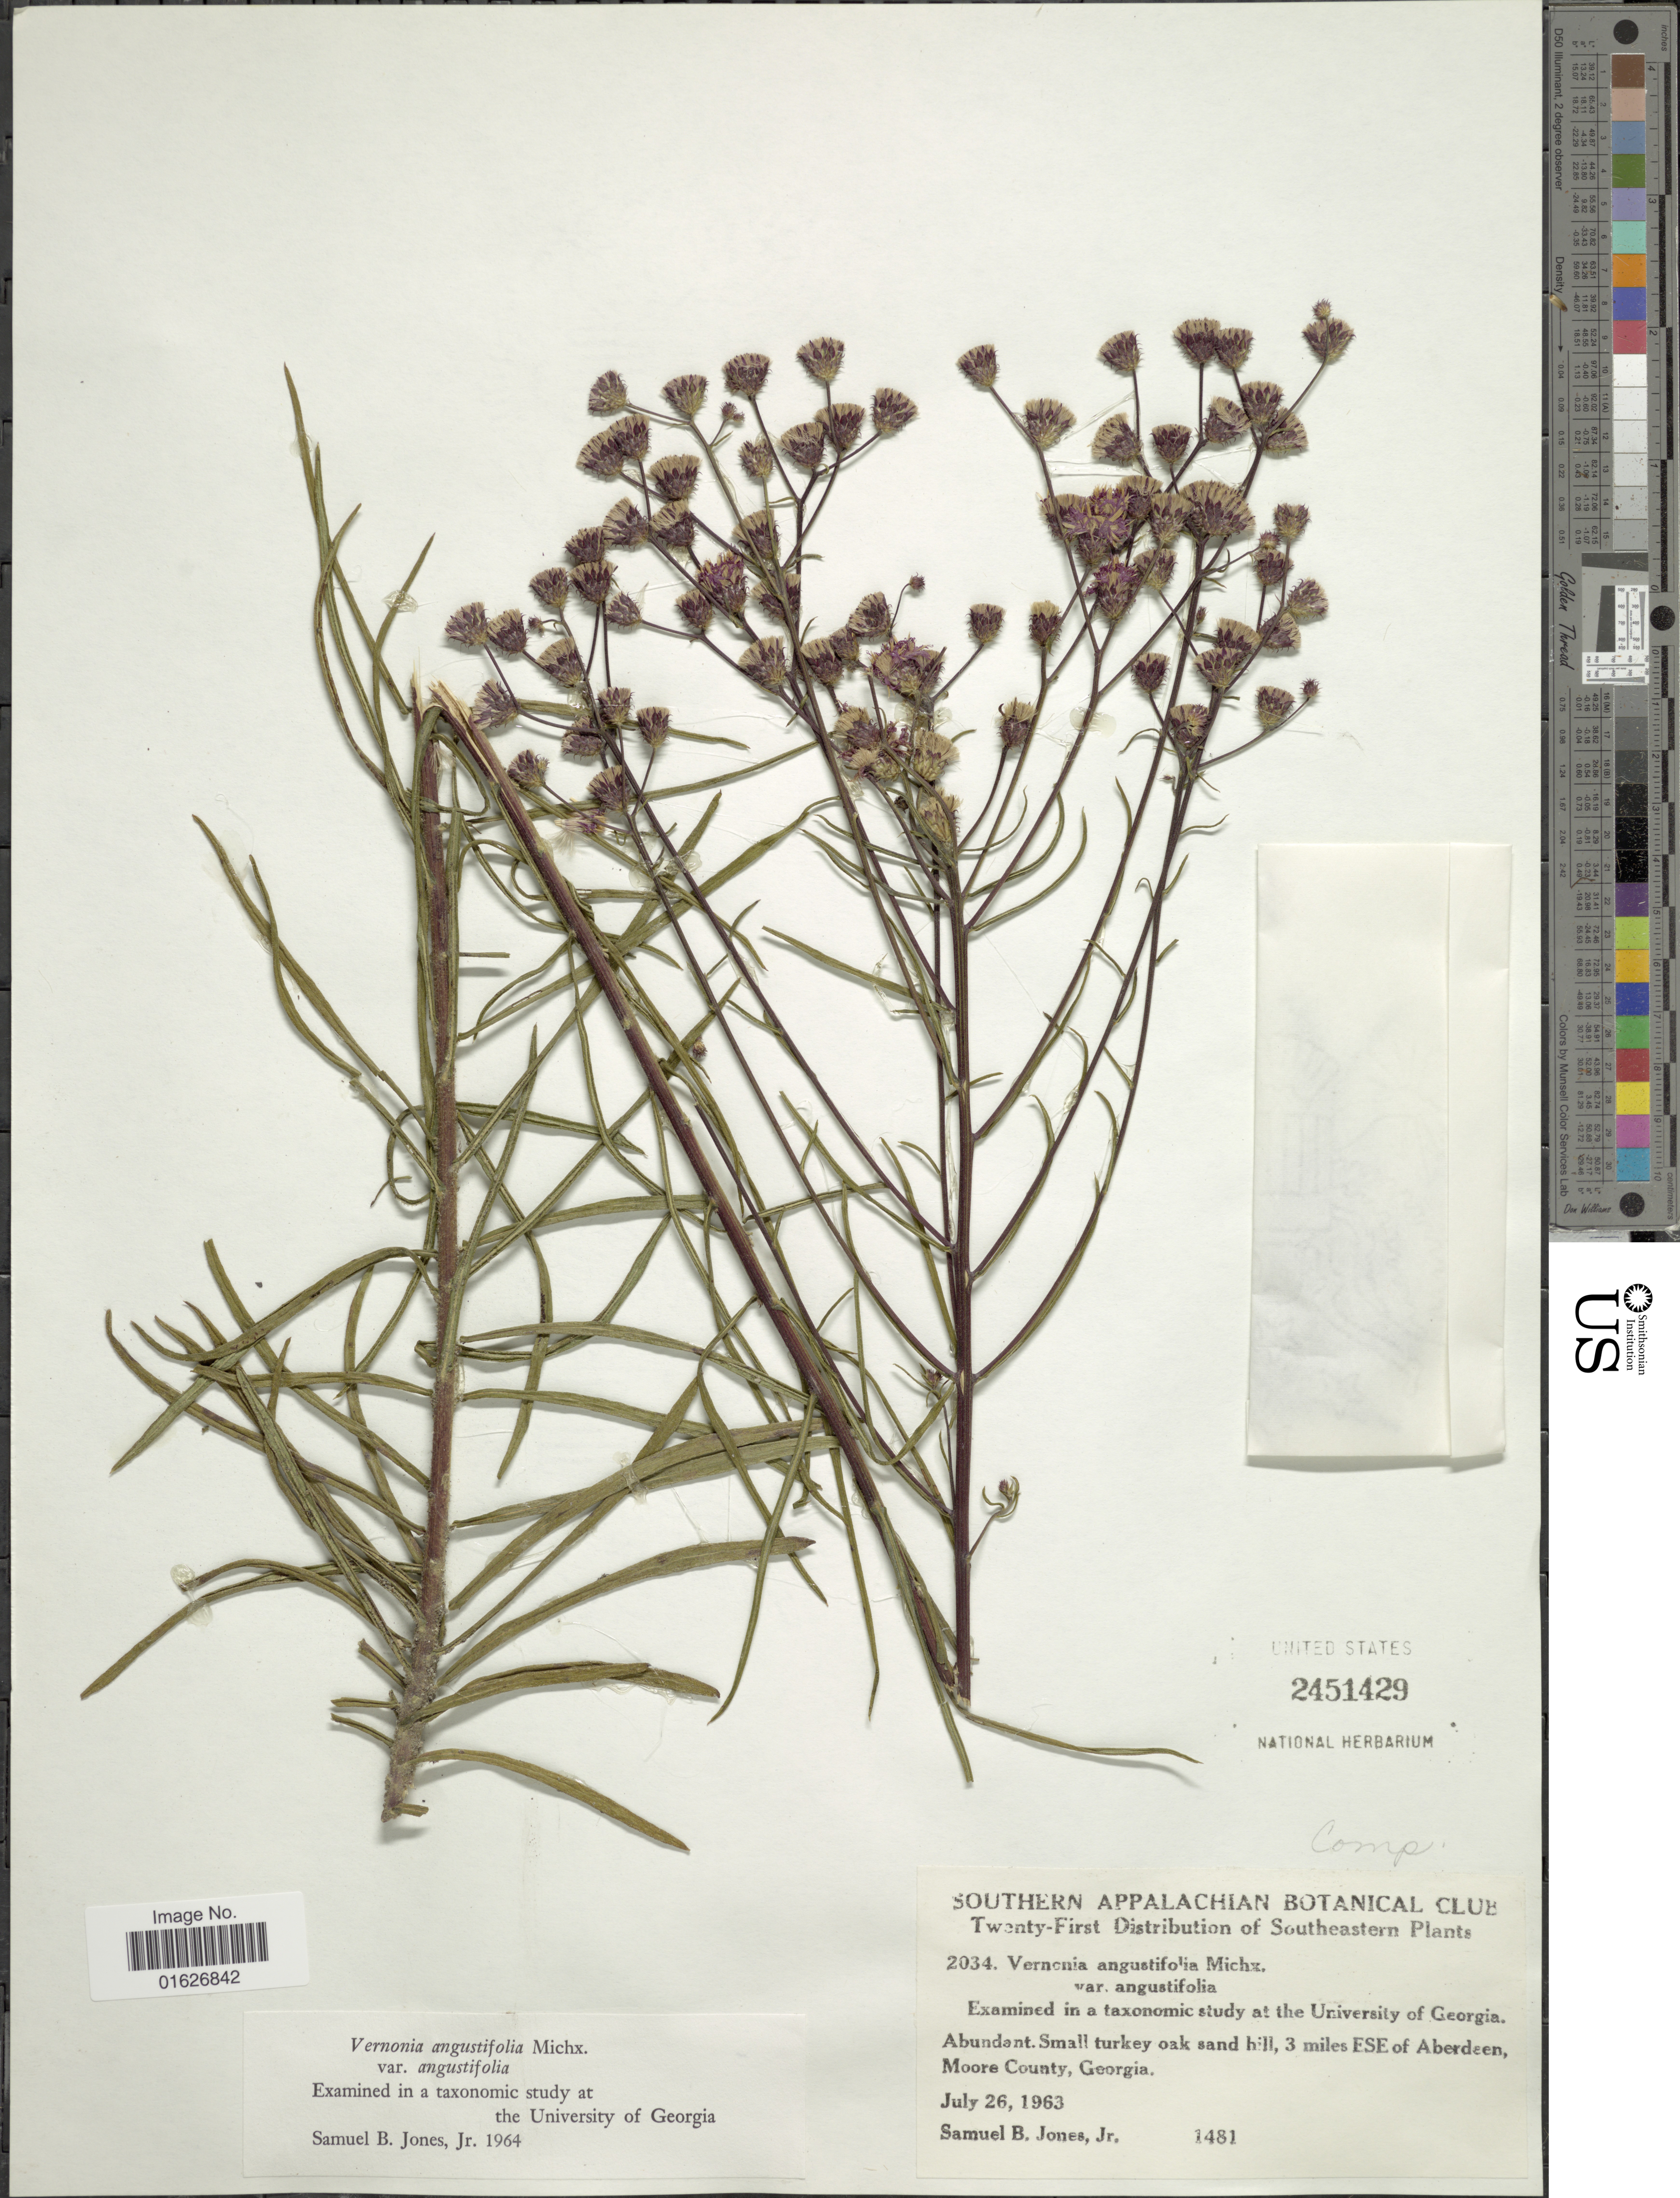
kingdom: Plantae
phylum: Tracheophyta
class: Magnoliopsida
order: Asterales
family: Asteraceae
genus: Vernonia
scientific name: Vernonia angustifolia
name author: Michx.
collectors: S. B. Jones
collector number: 1481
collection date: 1963-07-26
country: United States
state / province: Georgia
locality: Small turkey oak sand hill, 3 miles ESE of Aberdeen, Moore County.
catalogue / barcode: US 2451429